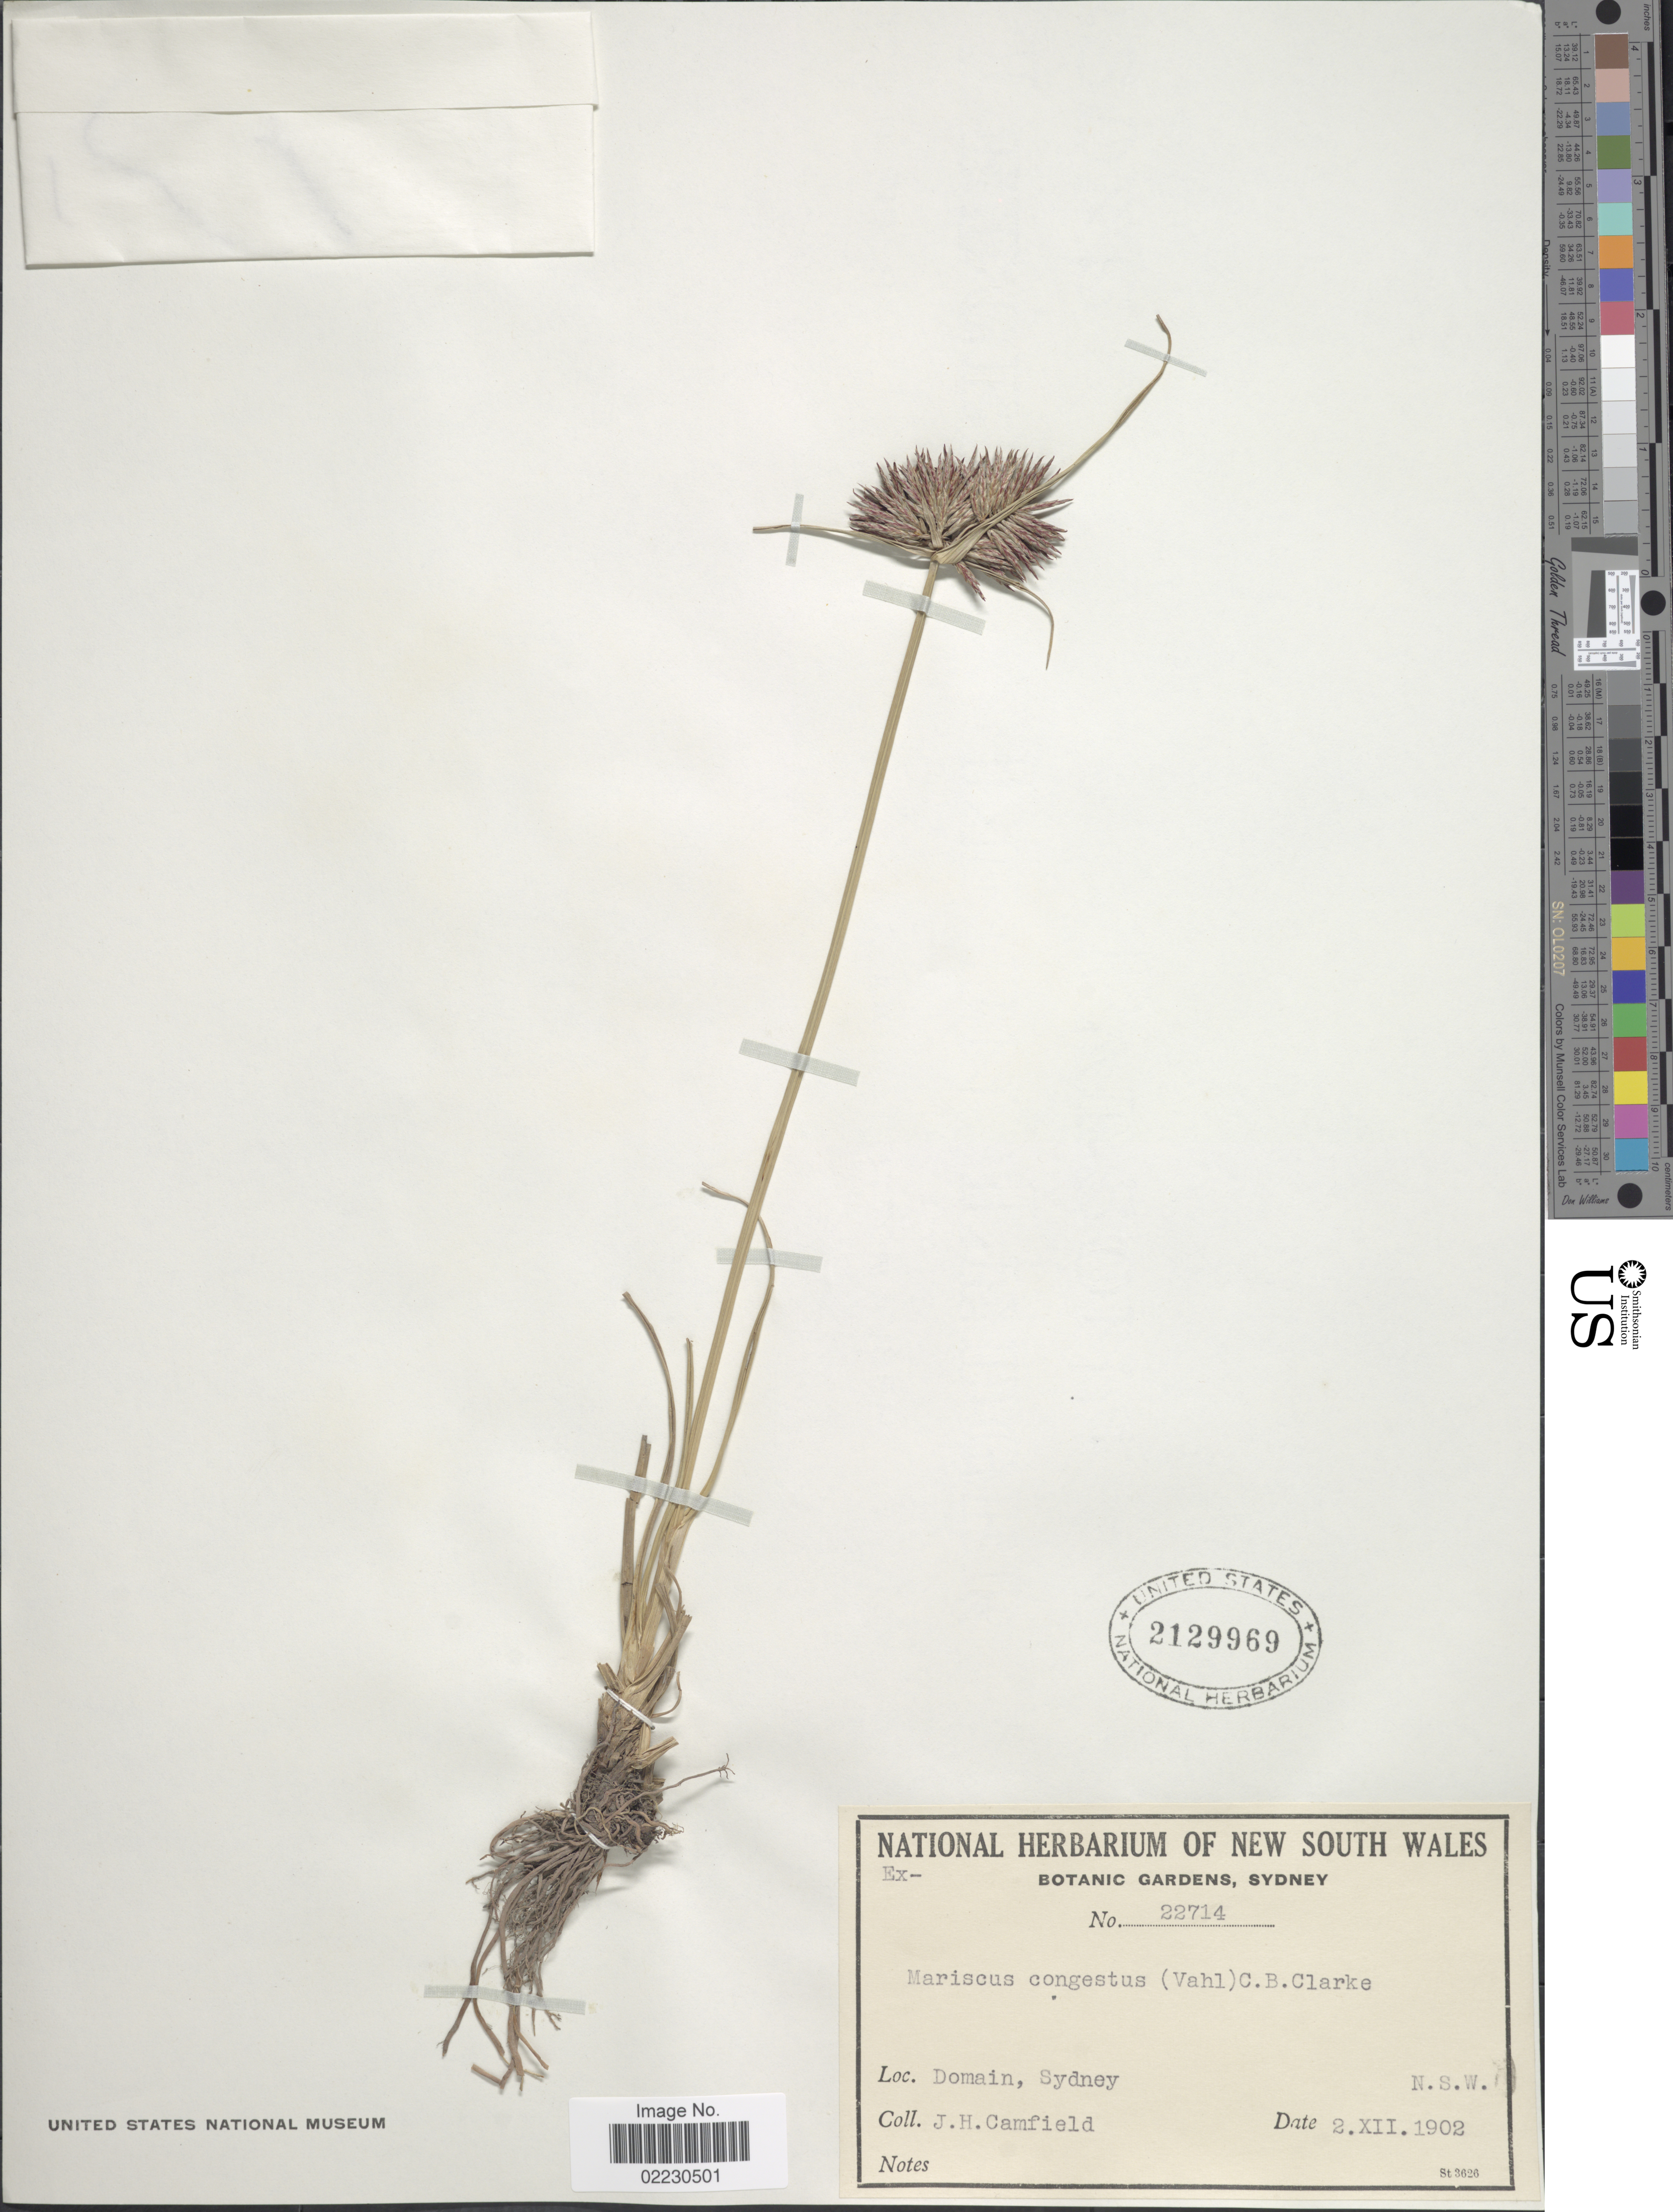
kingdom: Plantae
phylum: Tracheophyta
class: Liliopsida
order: Poales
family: Cyperaceae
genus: Cyperus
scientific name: Cyperus congestus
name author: Vahl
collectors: J. Camfield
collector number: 22714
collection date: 1902-12-02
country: Australia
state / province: New South Wales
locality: Domain, Sydney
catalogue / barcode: US 2129969